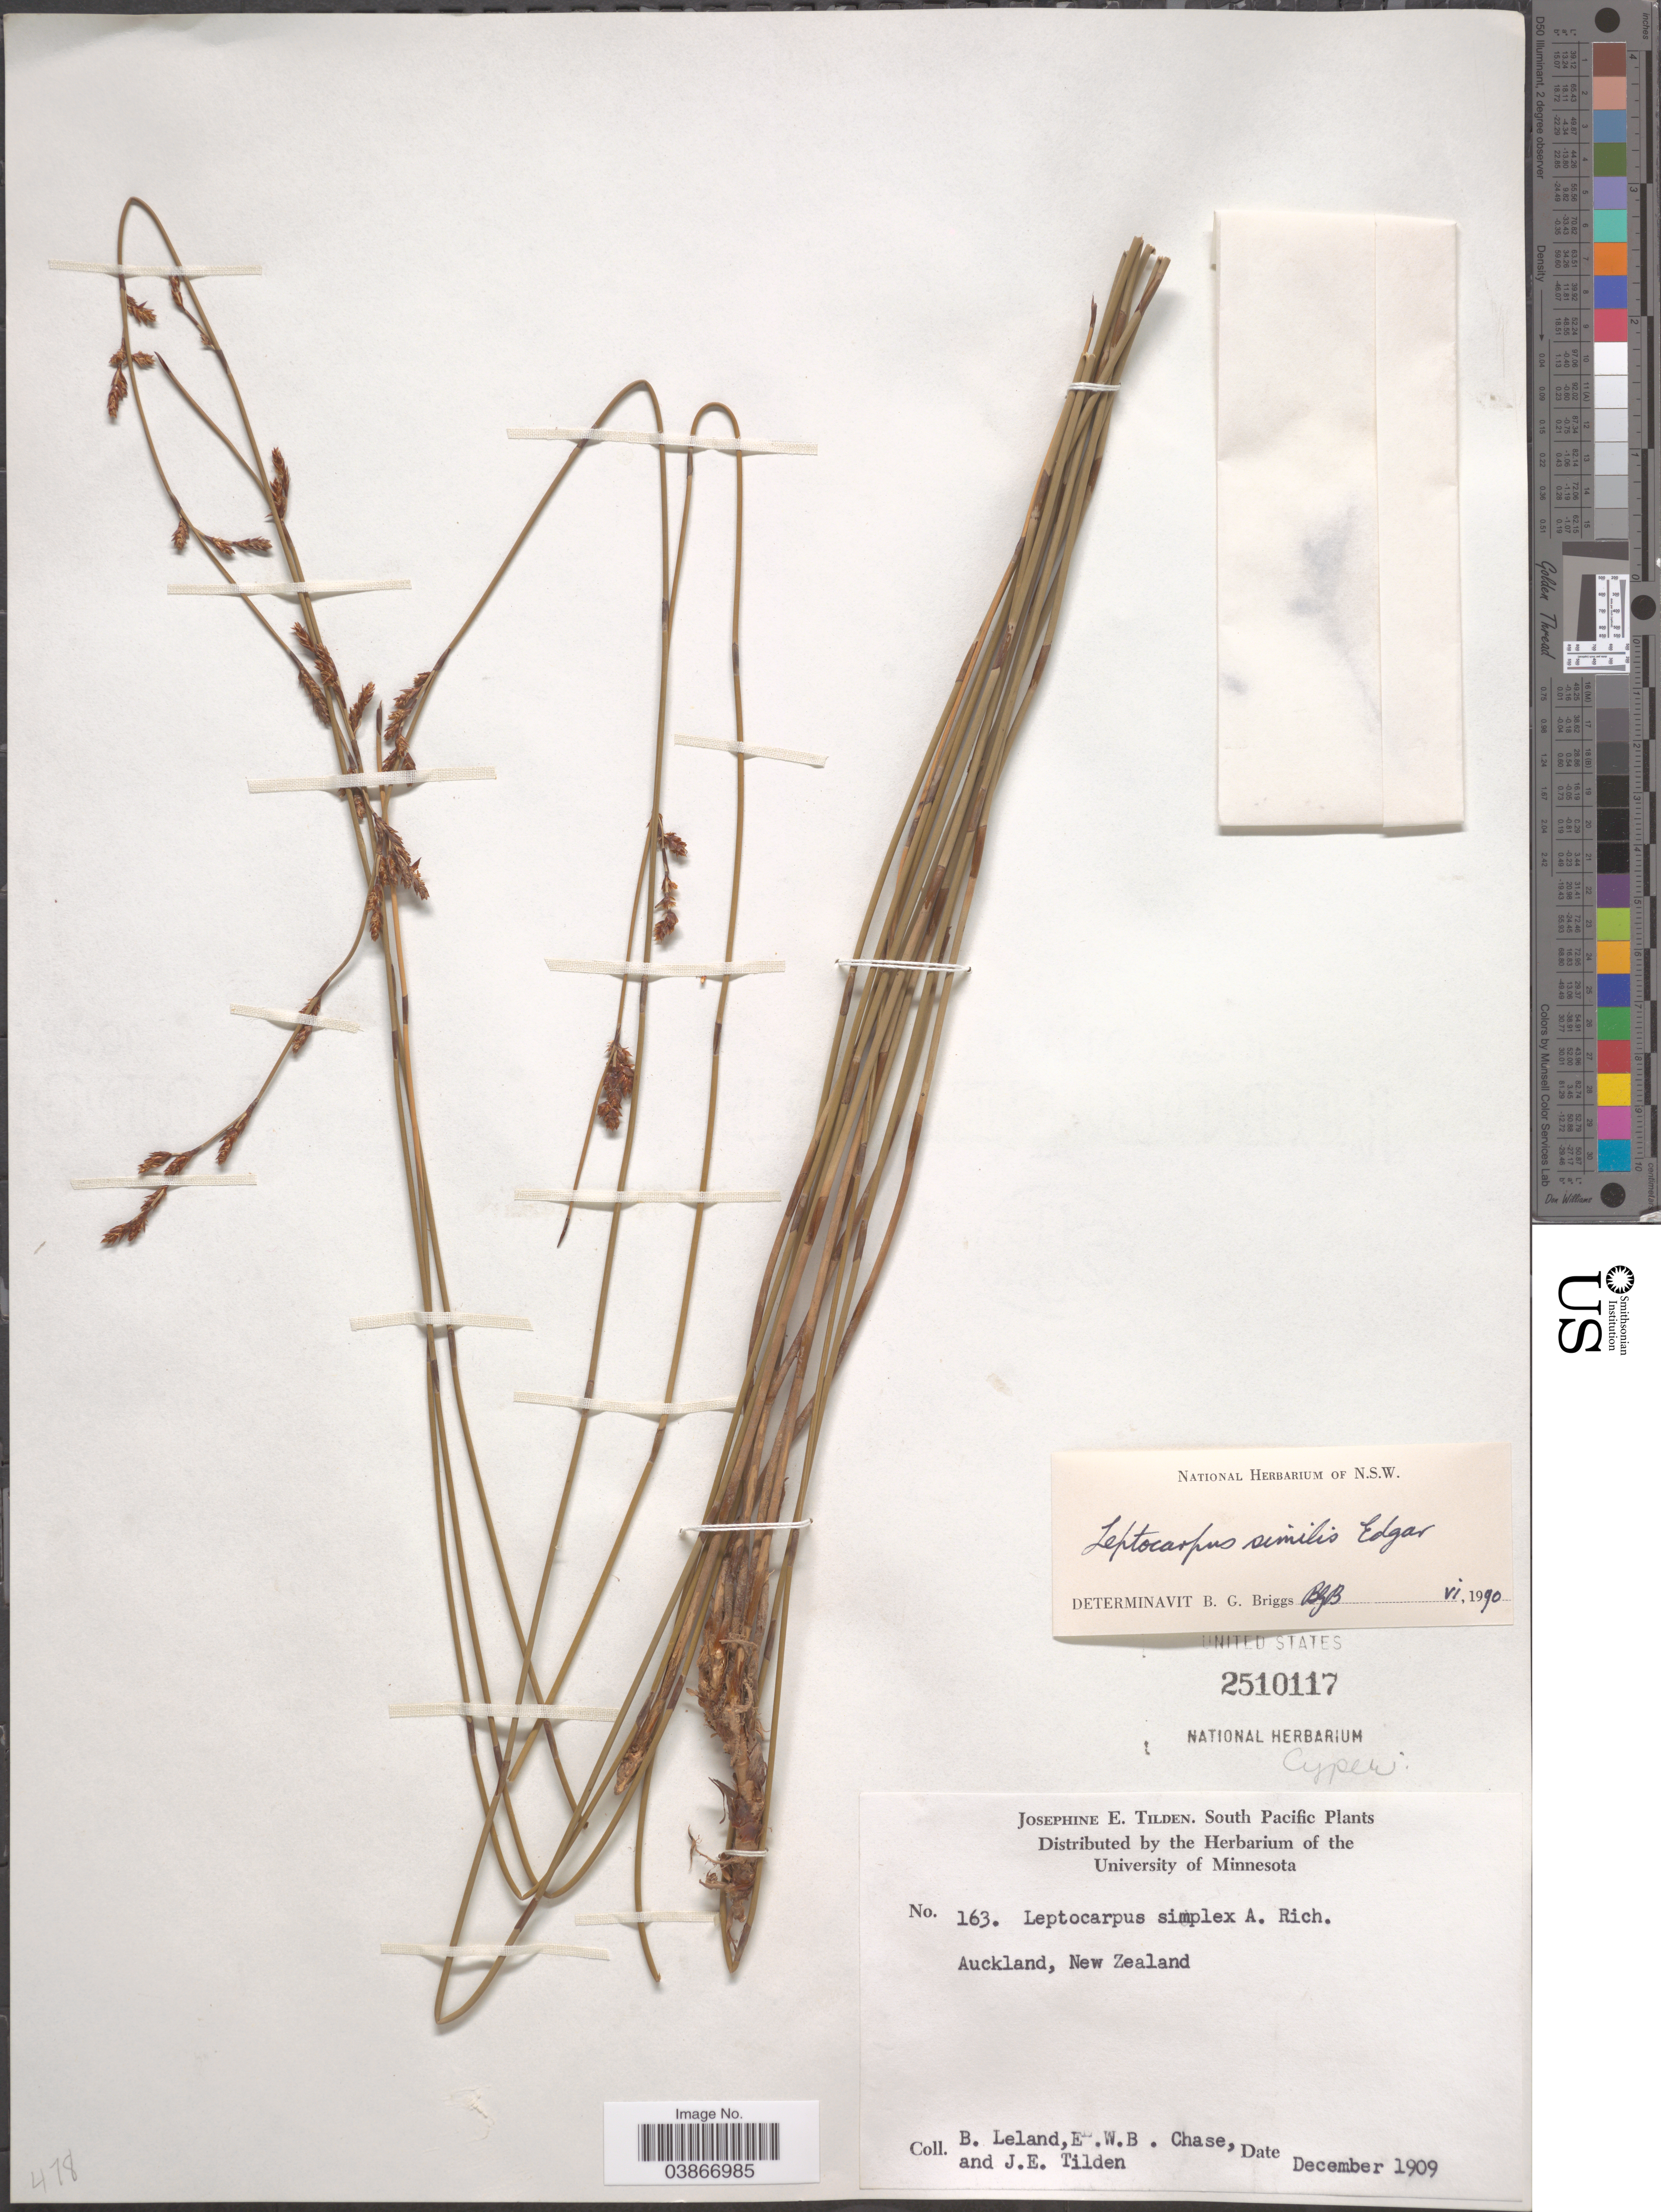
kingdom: Plantae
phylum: Tracheophyta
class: Liliopsida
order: Poales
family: Restionaceae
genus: Leptocarpus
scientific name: Leptocarpus similis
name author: Edgar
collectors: B. Leland, E. W. Chase & J. E. Tilden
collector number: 163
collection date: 1909-12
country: New Zealand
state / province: Auckland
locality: South Pacific.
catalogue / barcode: US 2510117